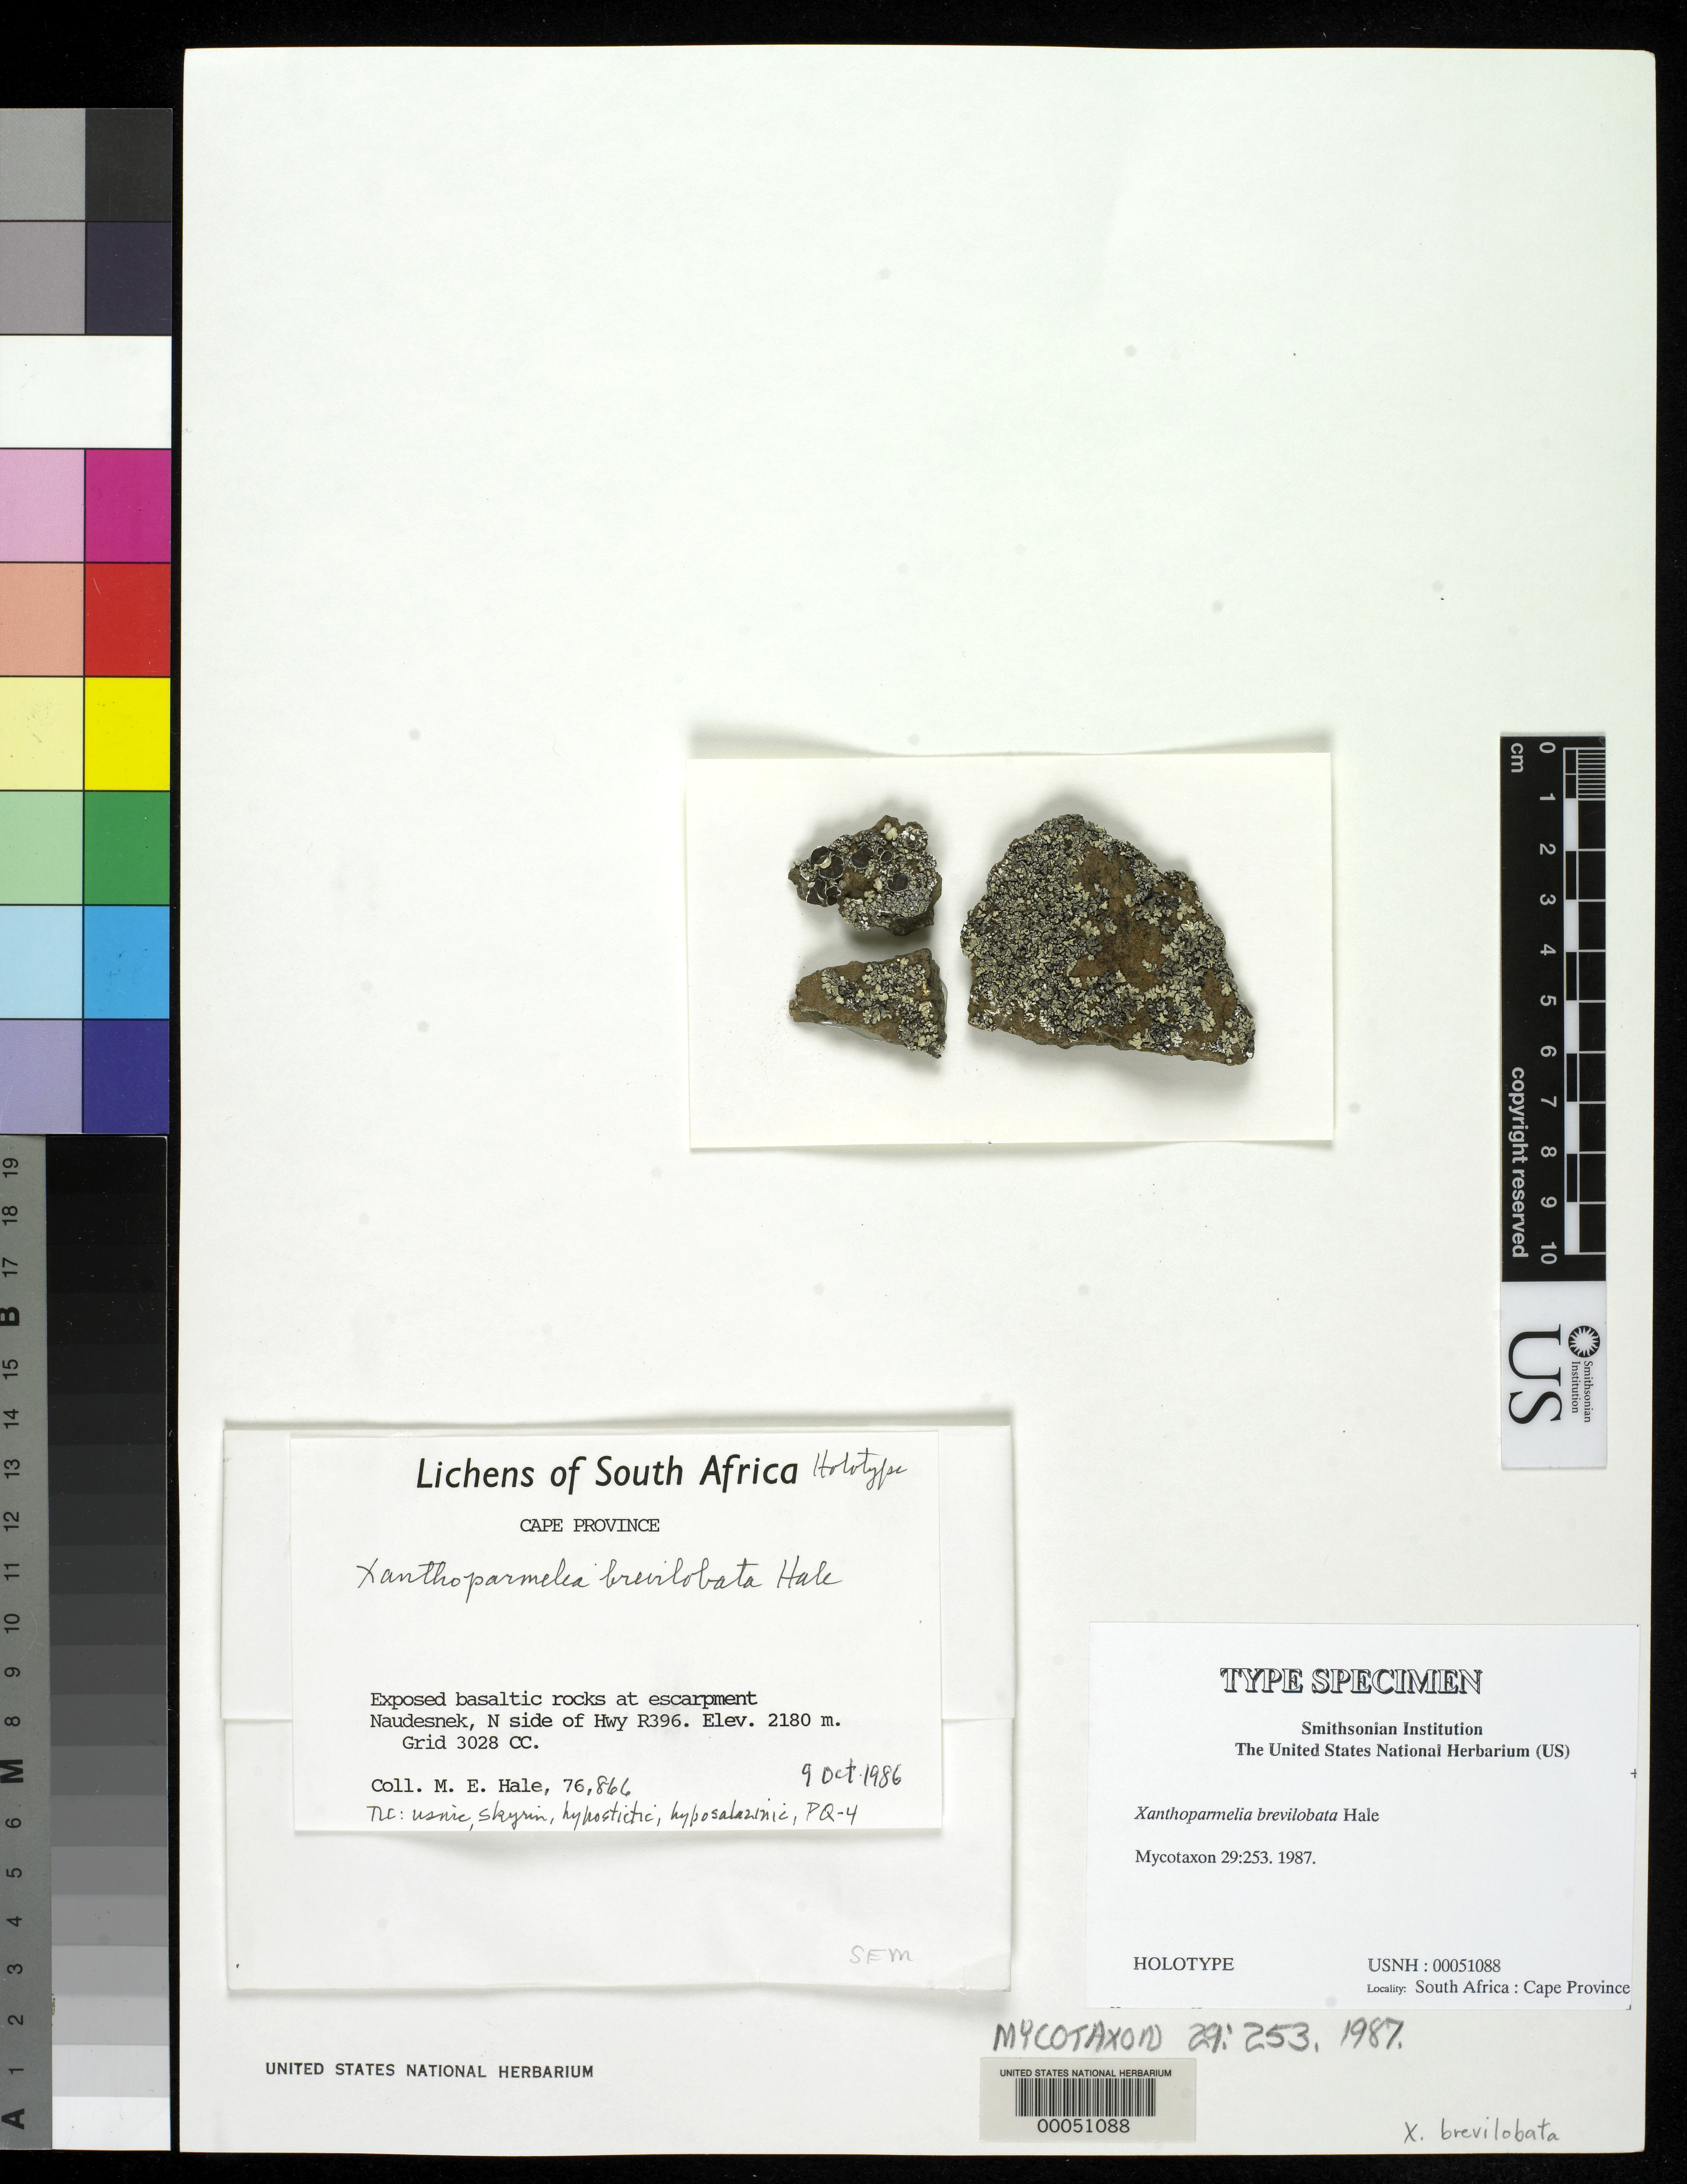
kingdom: Fungi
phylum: Ascomycota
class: Lecanoromycetes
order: Lecanorales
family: Parmeliaceae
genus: Xanthoparmelia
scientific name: Xanthoparmelia brevilobata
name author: Hale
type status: Holotype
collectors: M. Hale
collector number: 76866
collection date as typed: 09 Oct 1986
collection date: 1986-10-09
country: South Africa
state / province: Eastern Cape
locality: Naudesnek, N side of Hwy R396, exposed basaltic rocks at escarpment.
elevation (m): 2180